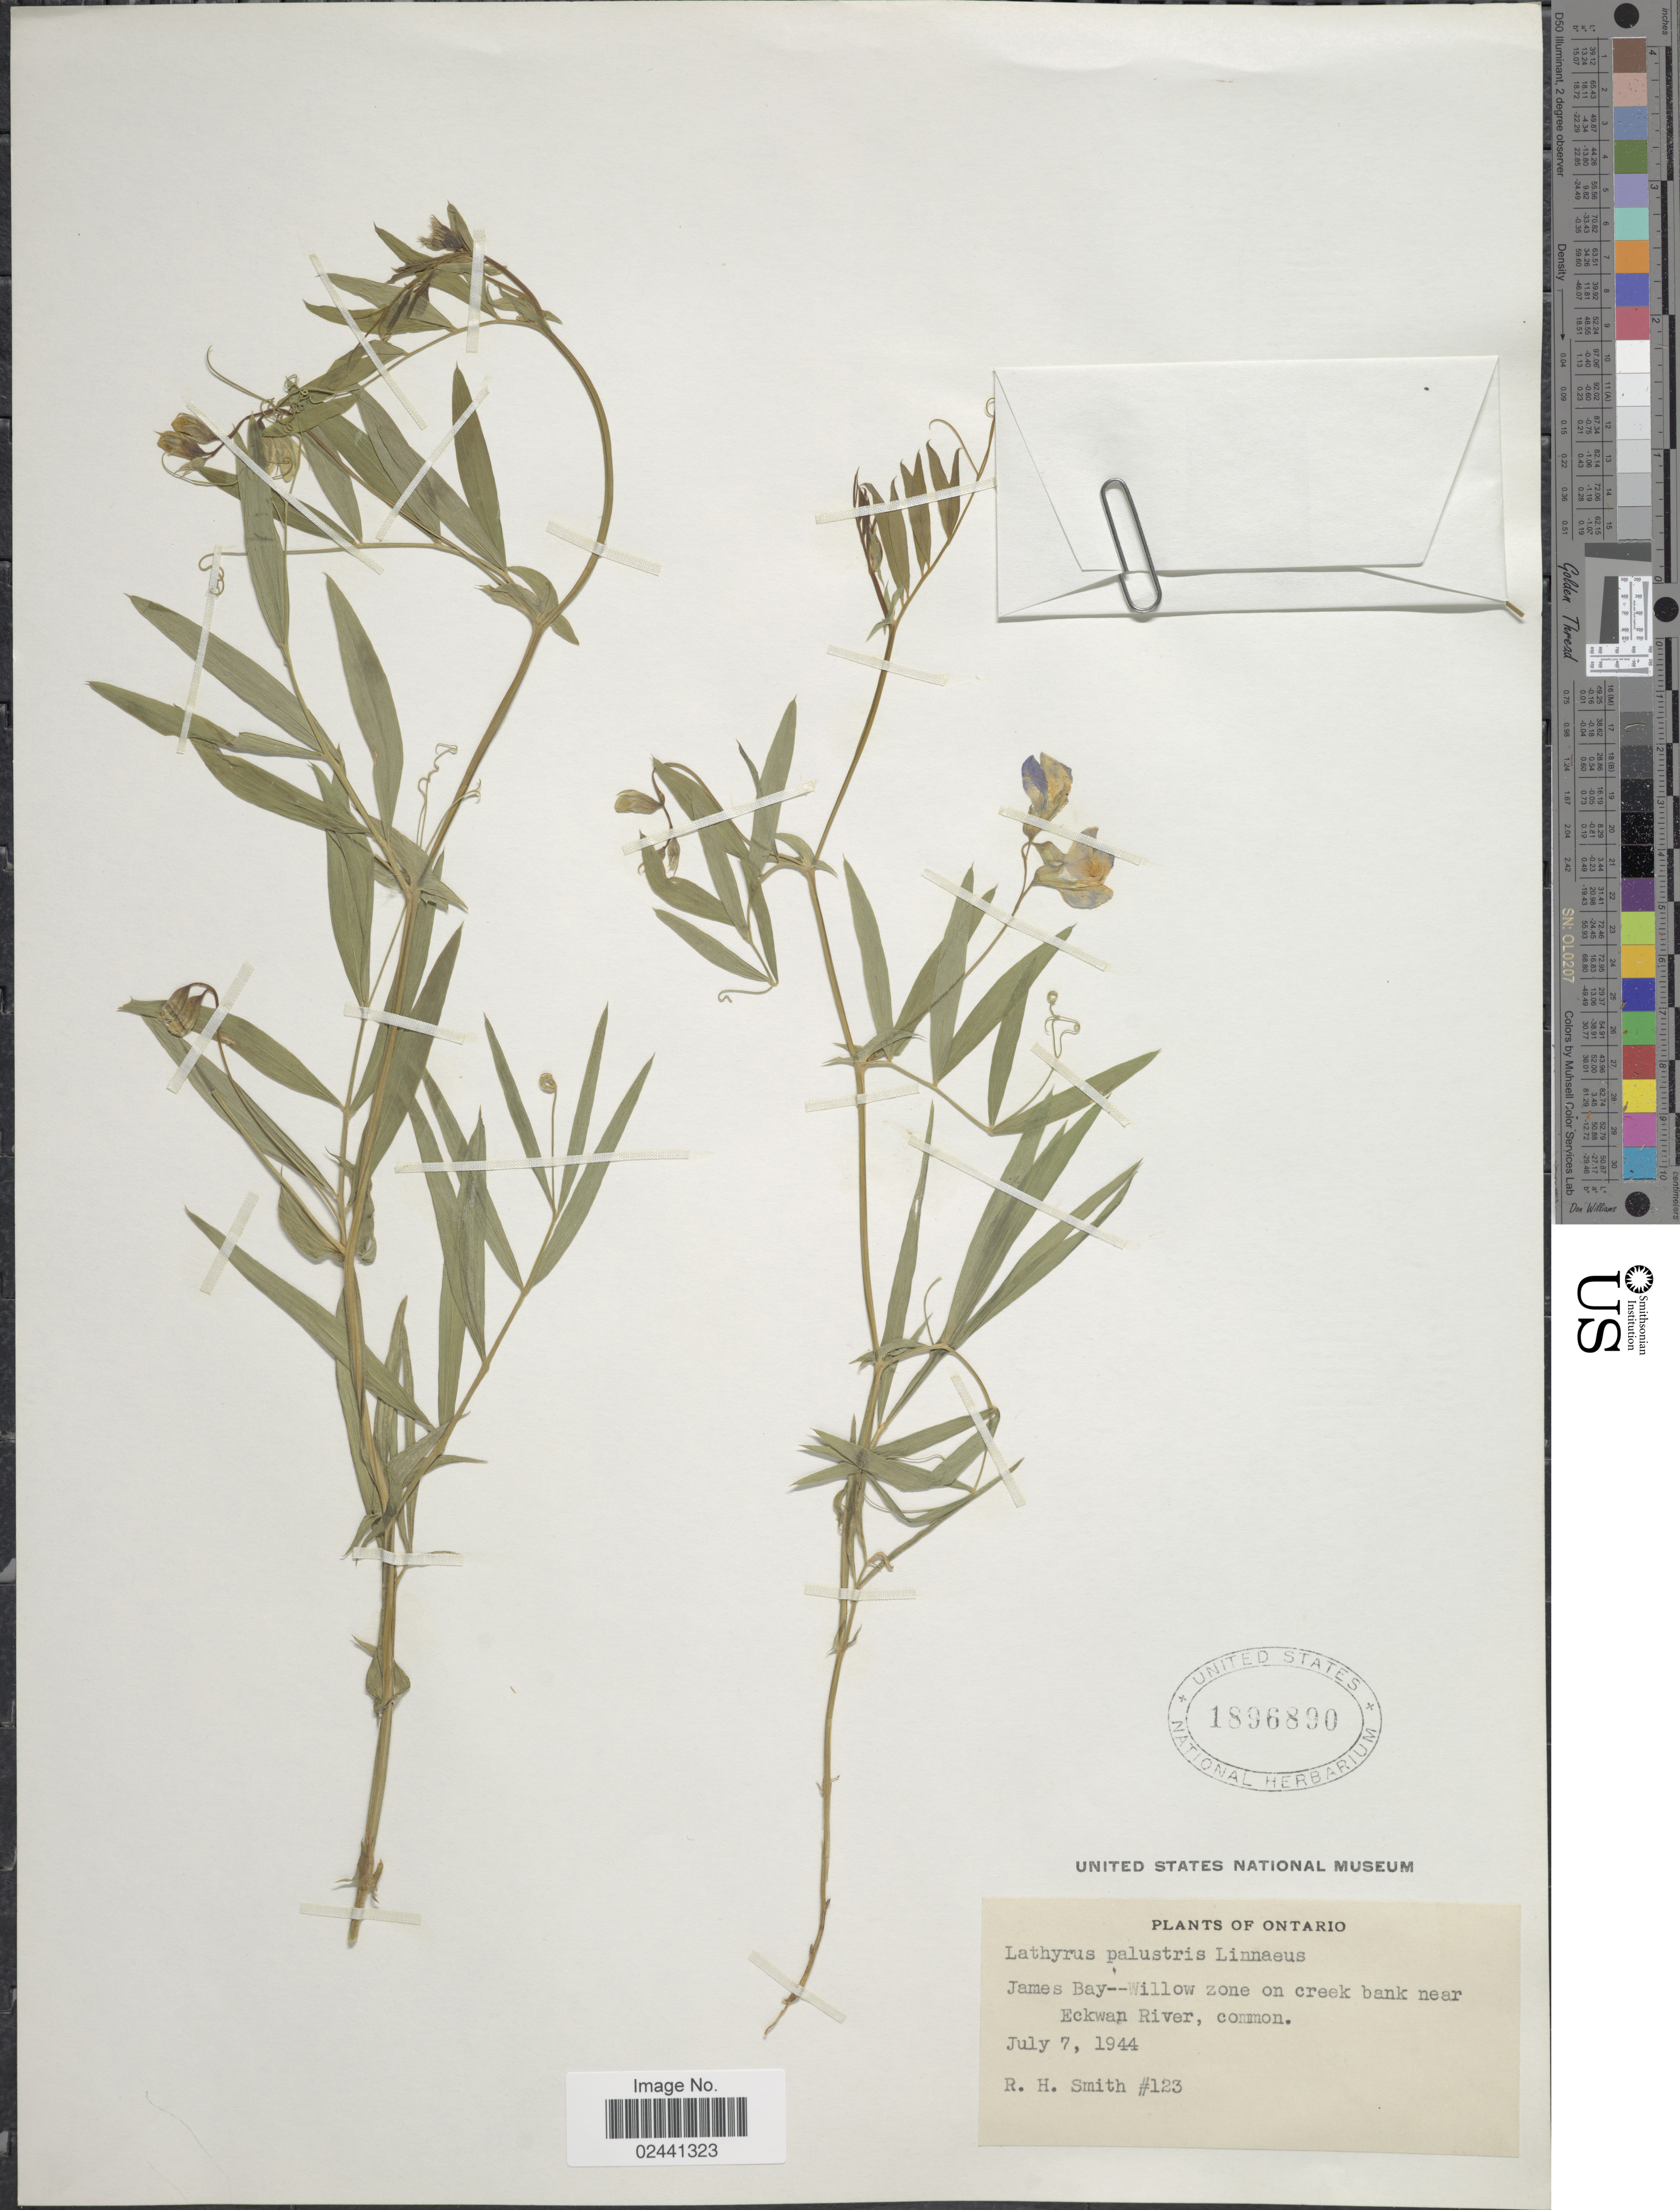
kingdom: Plantae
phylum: Tracheophyta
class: Magnoliopsida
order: Fabales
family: Fabaceae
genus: Lathyrus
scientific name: Lathyrus palustris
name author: L.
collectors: R. H. Smith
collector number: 123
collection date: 1944-07-07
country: Canada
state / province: Ontario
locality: James Bay - Willow zone on Creek bank near Eckwan River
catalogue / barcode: US 1896890